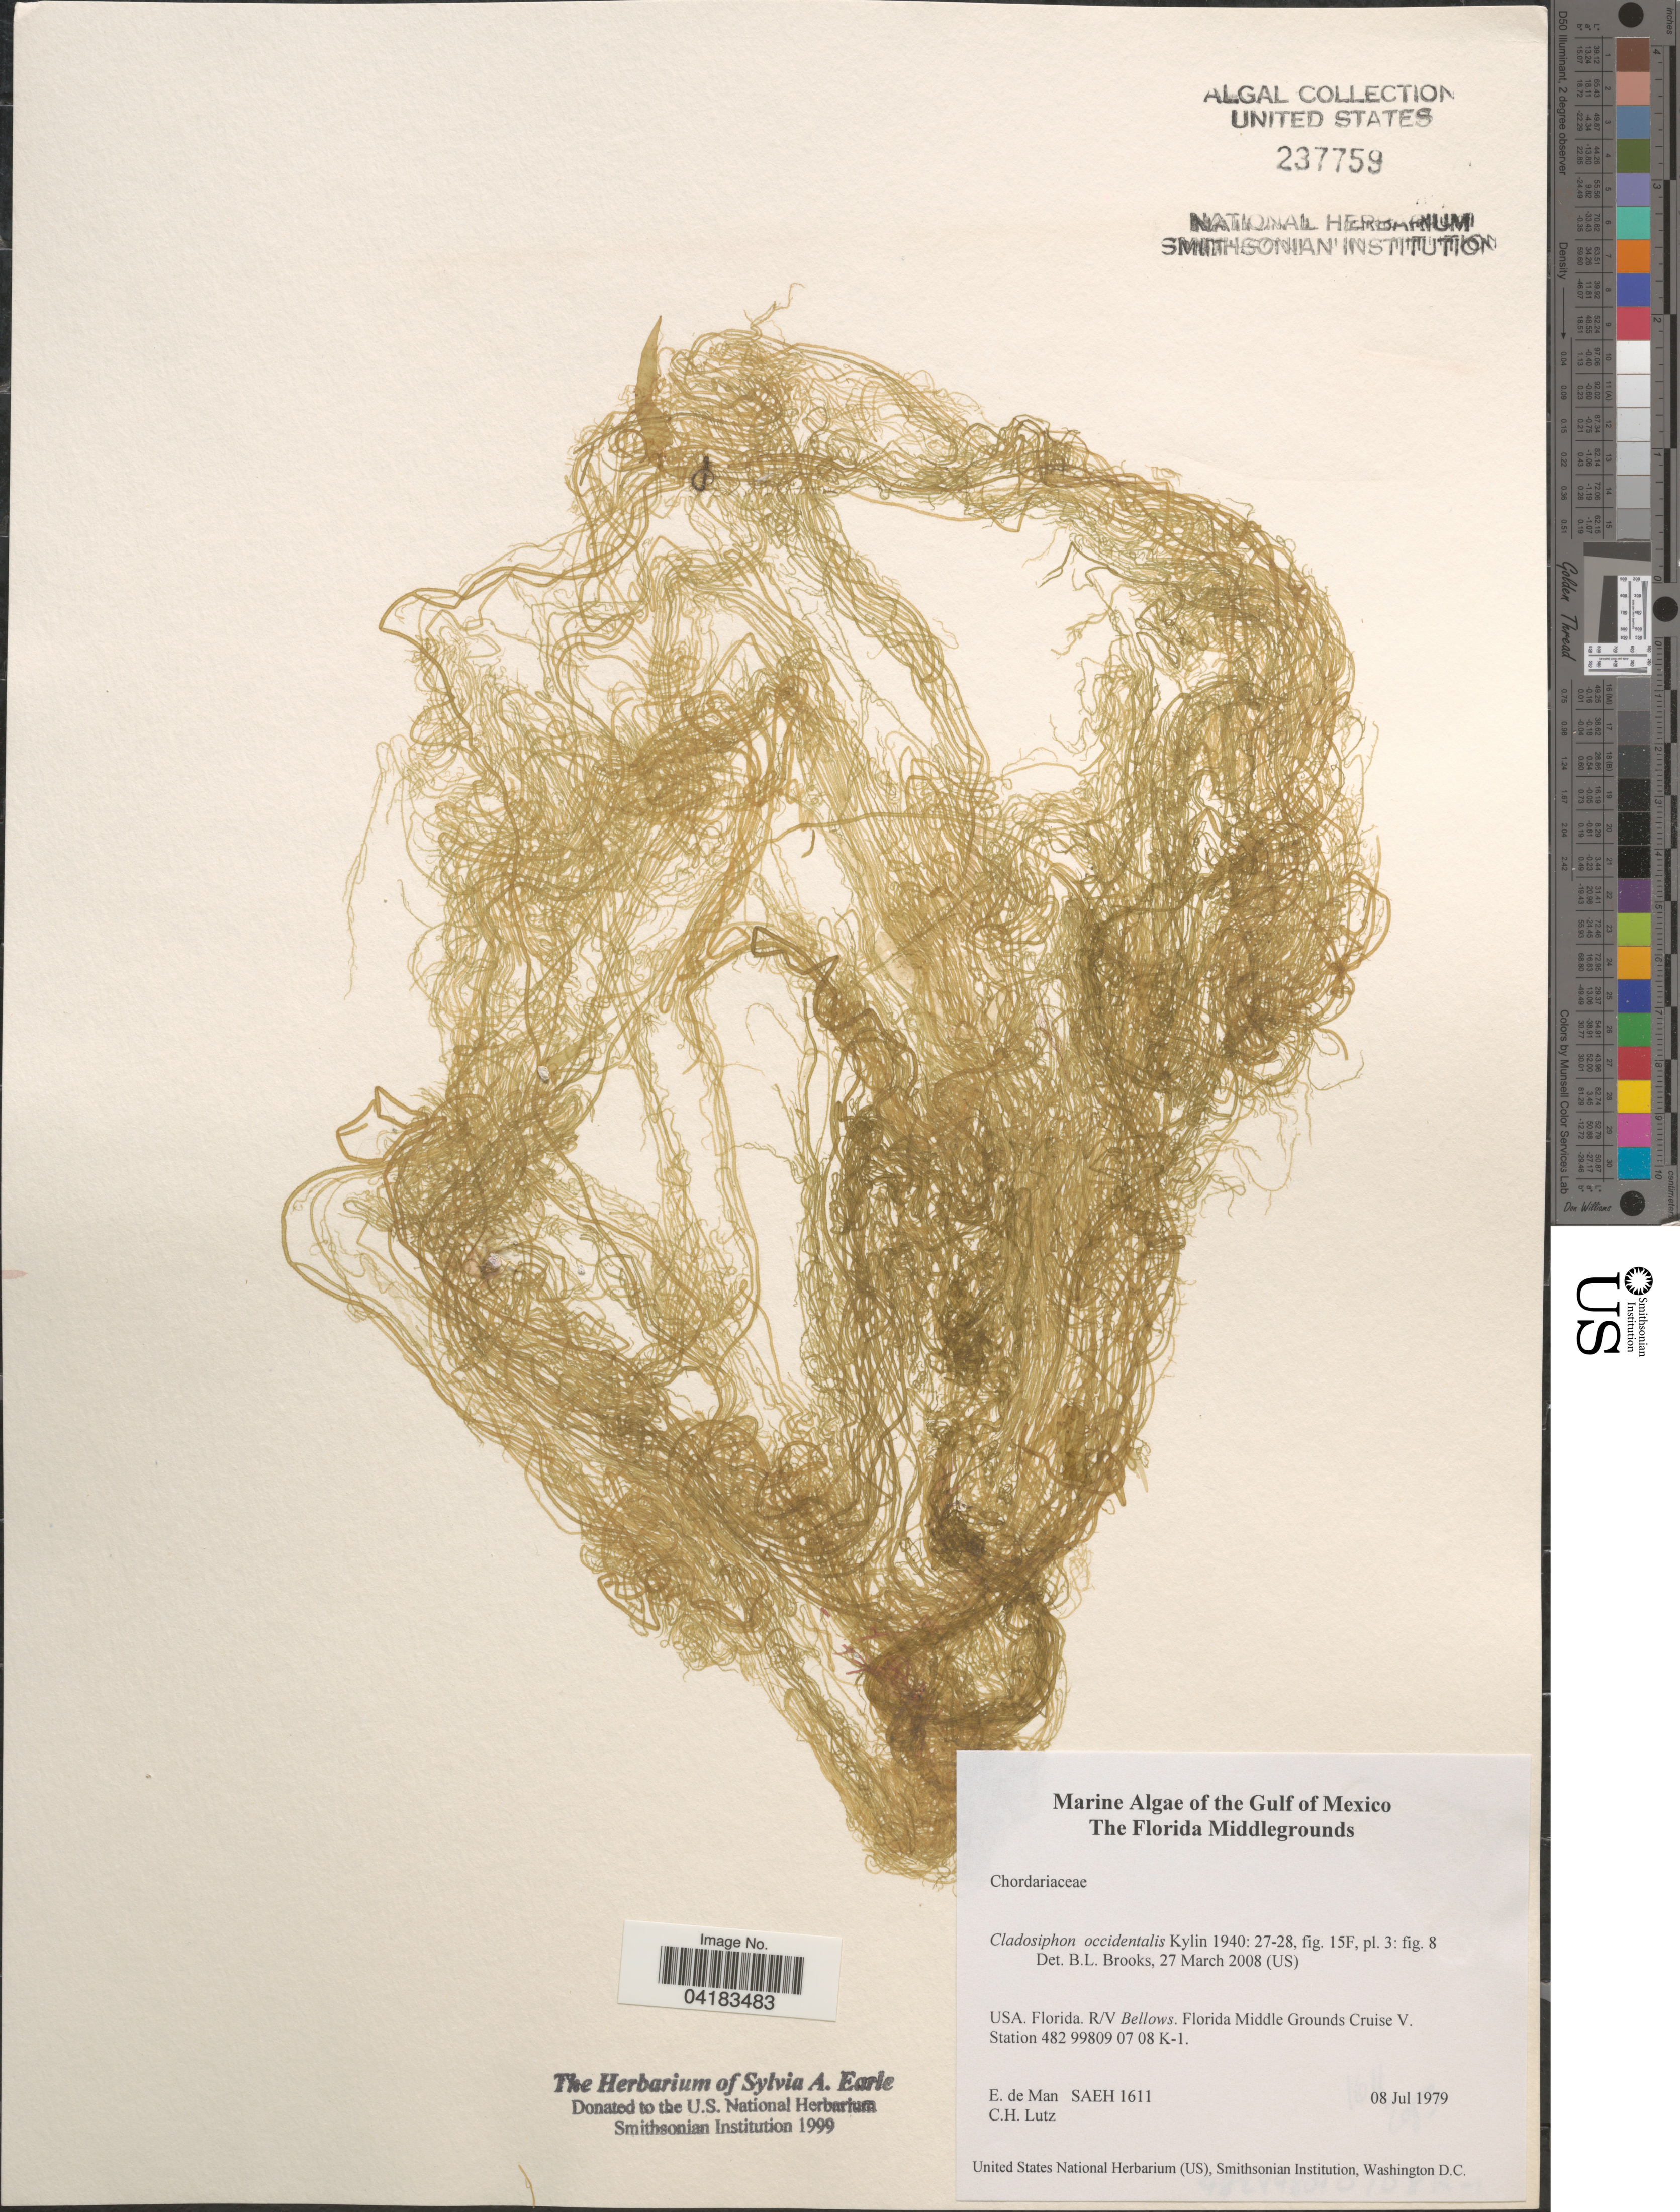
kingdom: Chromista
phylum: Ochrophyta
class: Phaeophyceae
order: Ectocarpales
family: Chordariaceae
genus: Cladosiphon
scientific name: Cladosiphon occidentalis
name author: Kylin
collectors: E. de Man & C. Lutz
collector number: SAEH1611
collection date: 1979-07-08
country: United States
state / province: Florida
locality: The Gulf of Mexico. The Florida Middlegrounds. R/V Bellows. Florida Middle Grounds Cruise V. Station 482 99809 07 08 K-1.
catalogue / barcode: US 237759